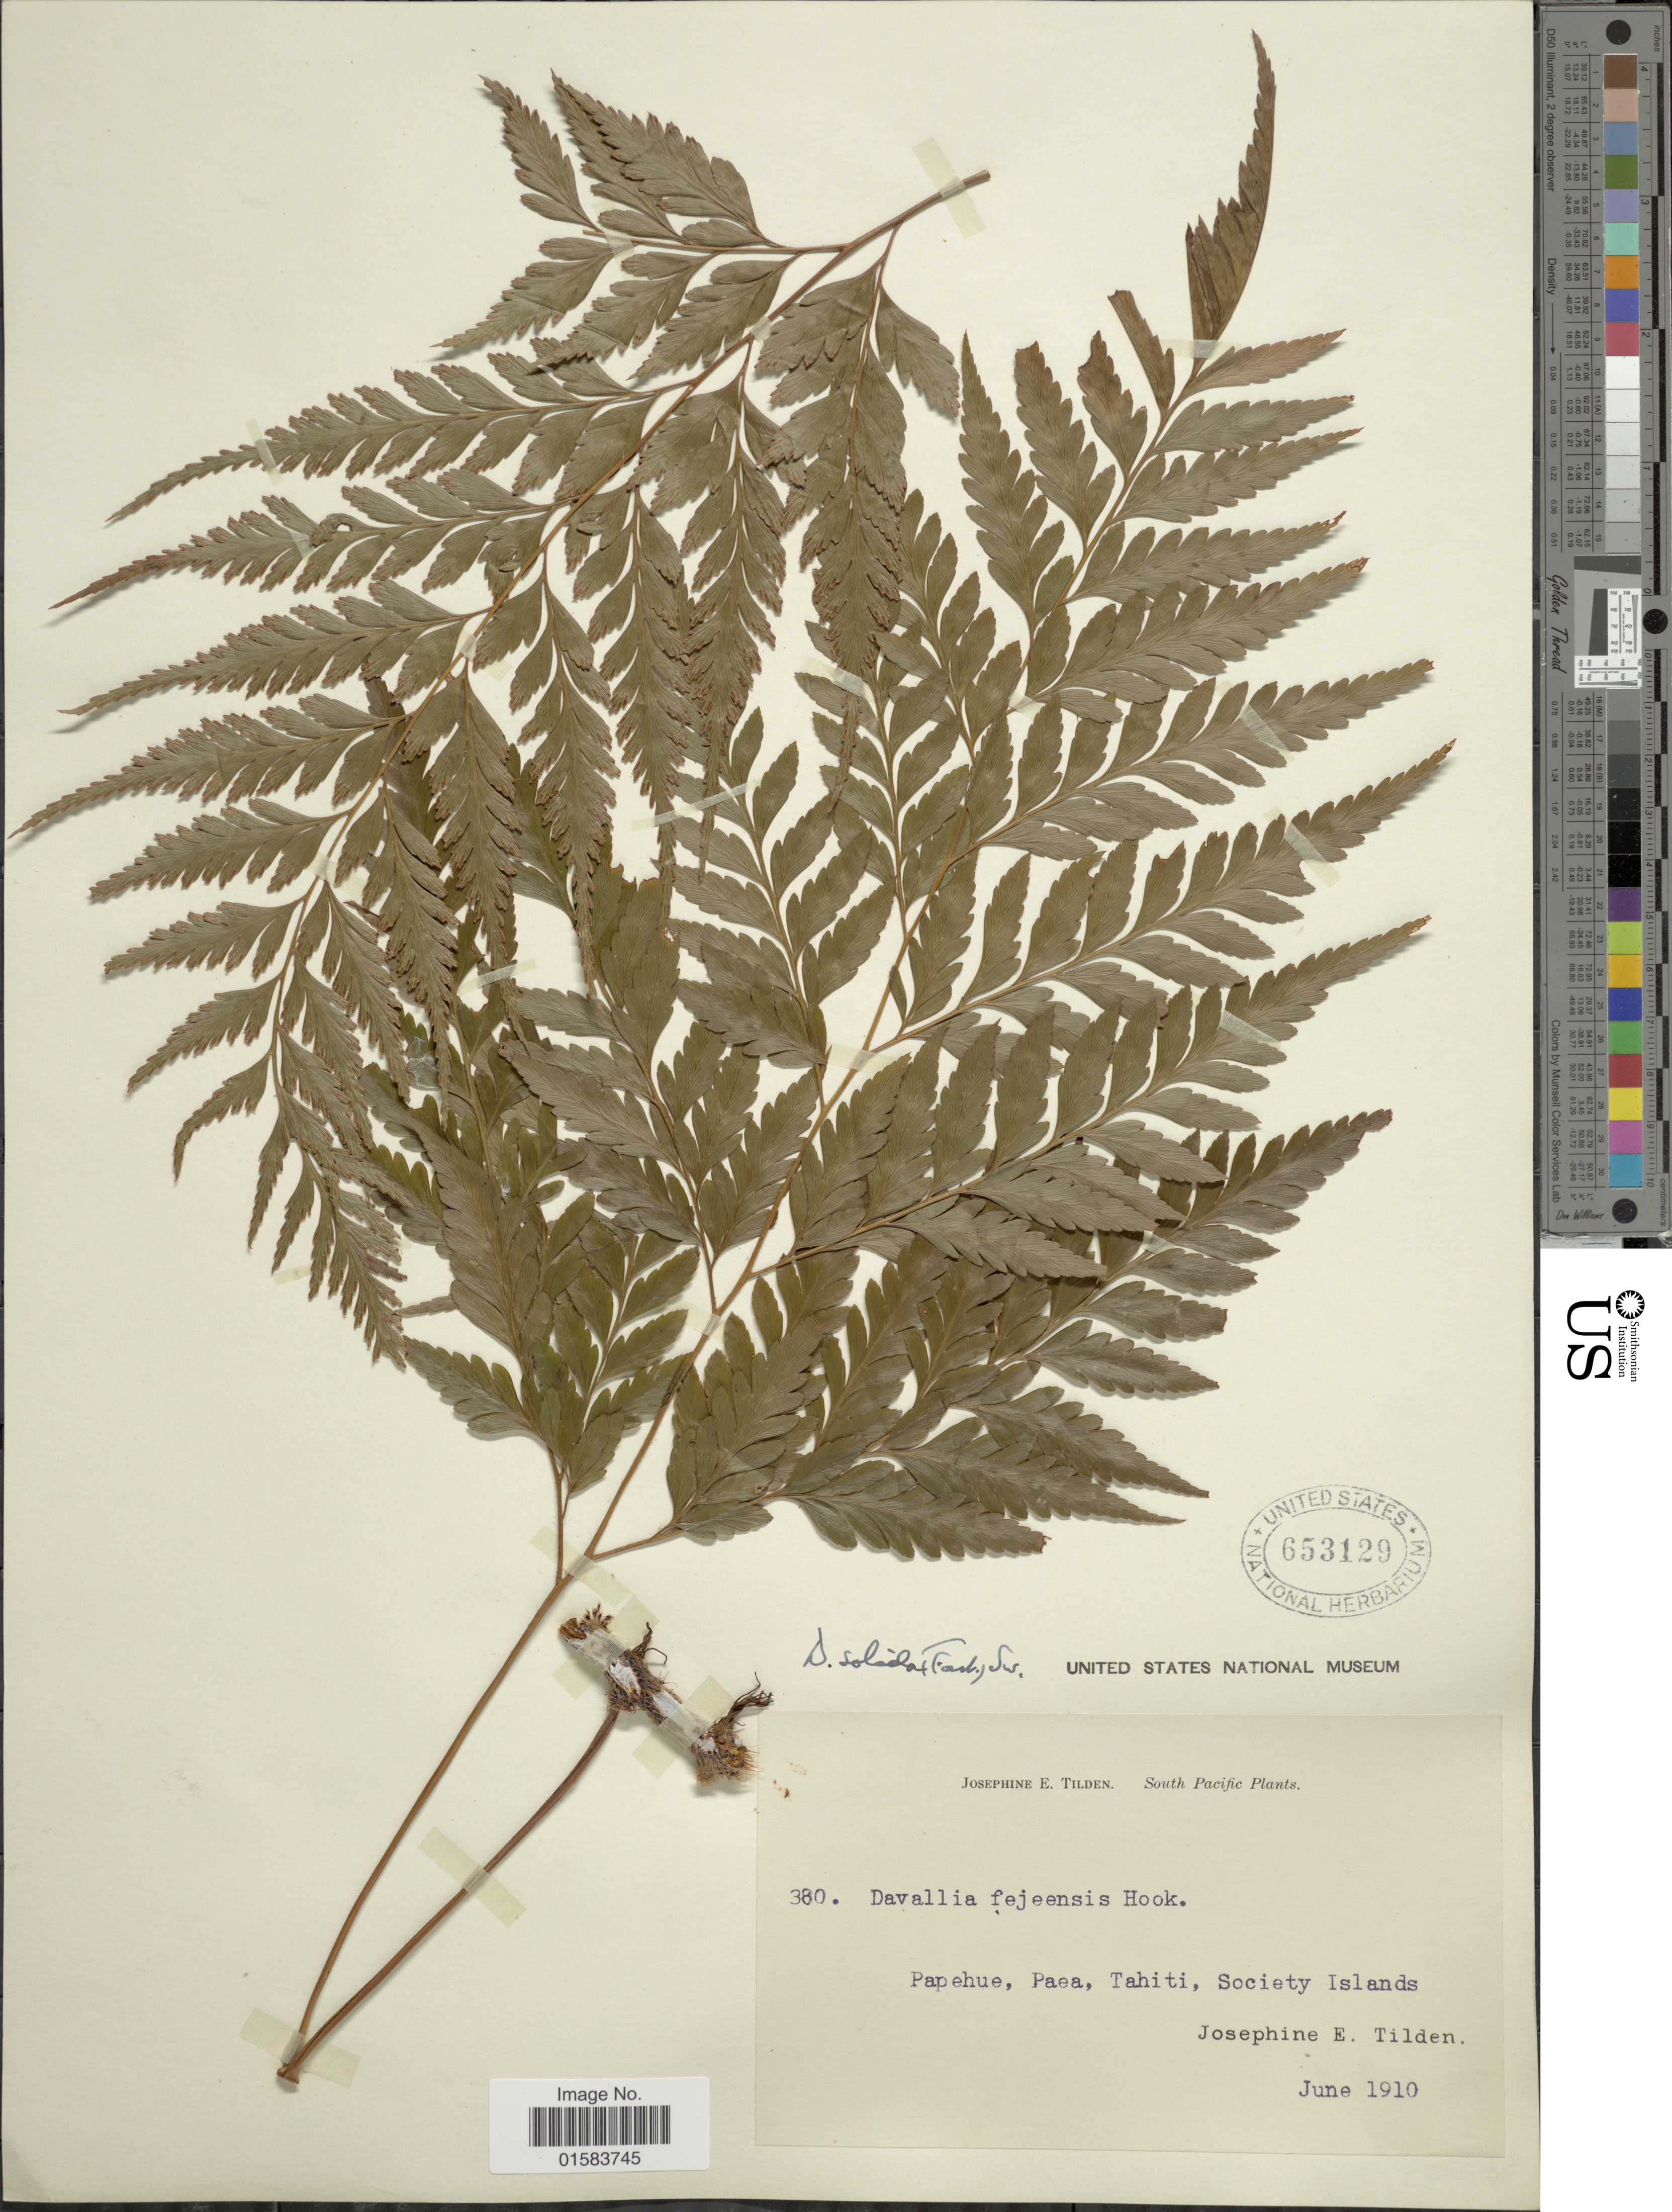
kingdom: Plantae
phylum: Tracheophyta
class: Polypodiopsida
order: Polypodiales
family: Davalliaceae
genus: Davallia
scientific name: Davallia solida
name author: (G. Forst.) Sw.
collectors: J. E. Tilden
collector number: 380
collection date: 1910-06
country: French Polynesia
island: Tahiti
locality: Papehue, Paea, Tahiti, Society Islands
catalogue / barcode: US 653129